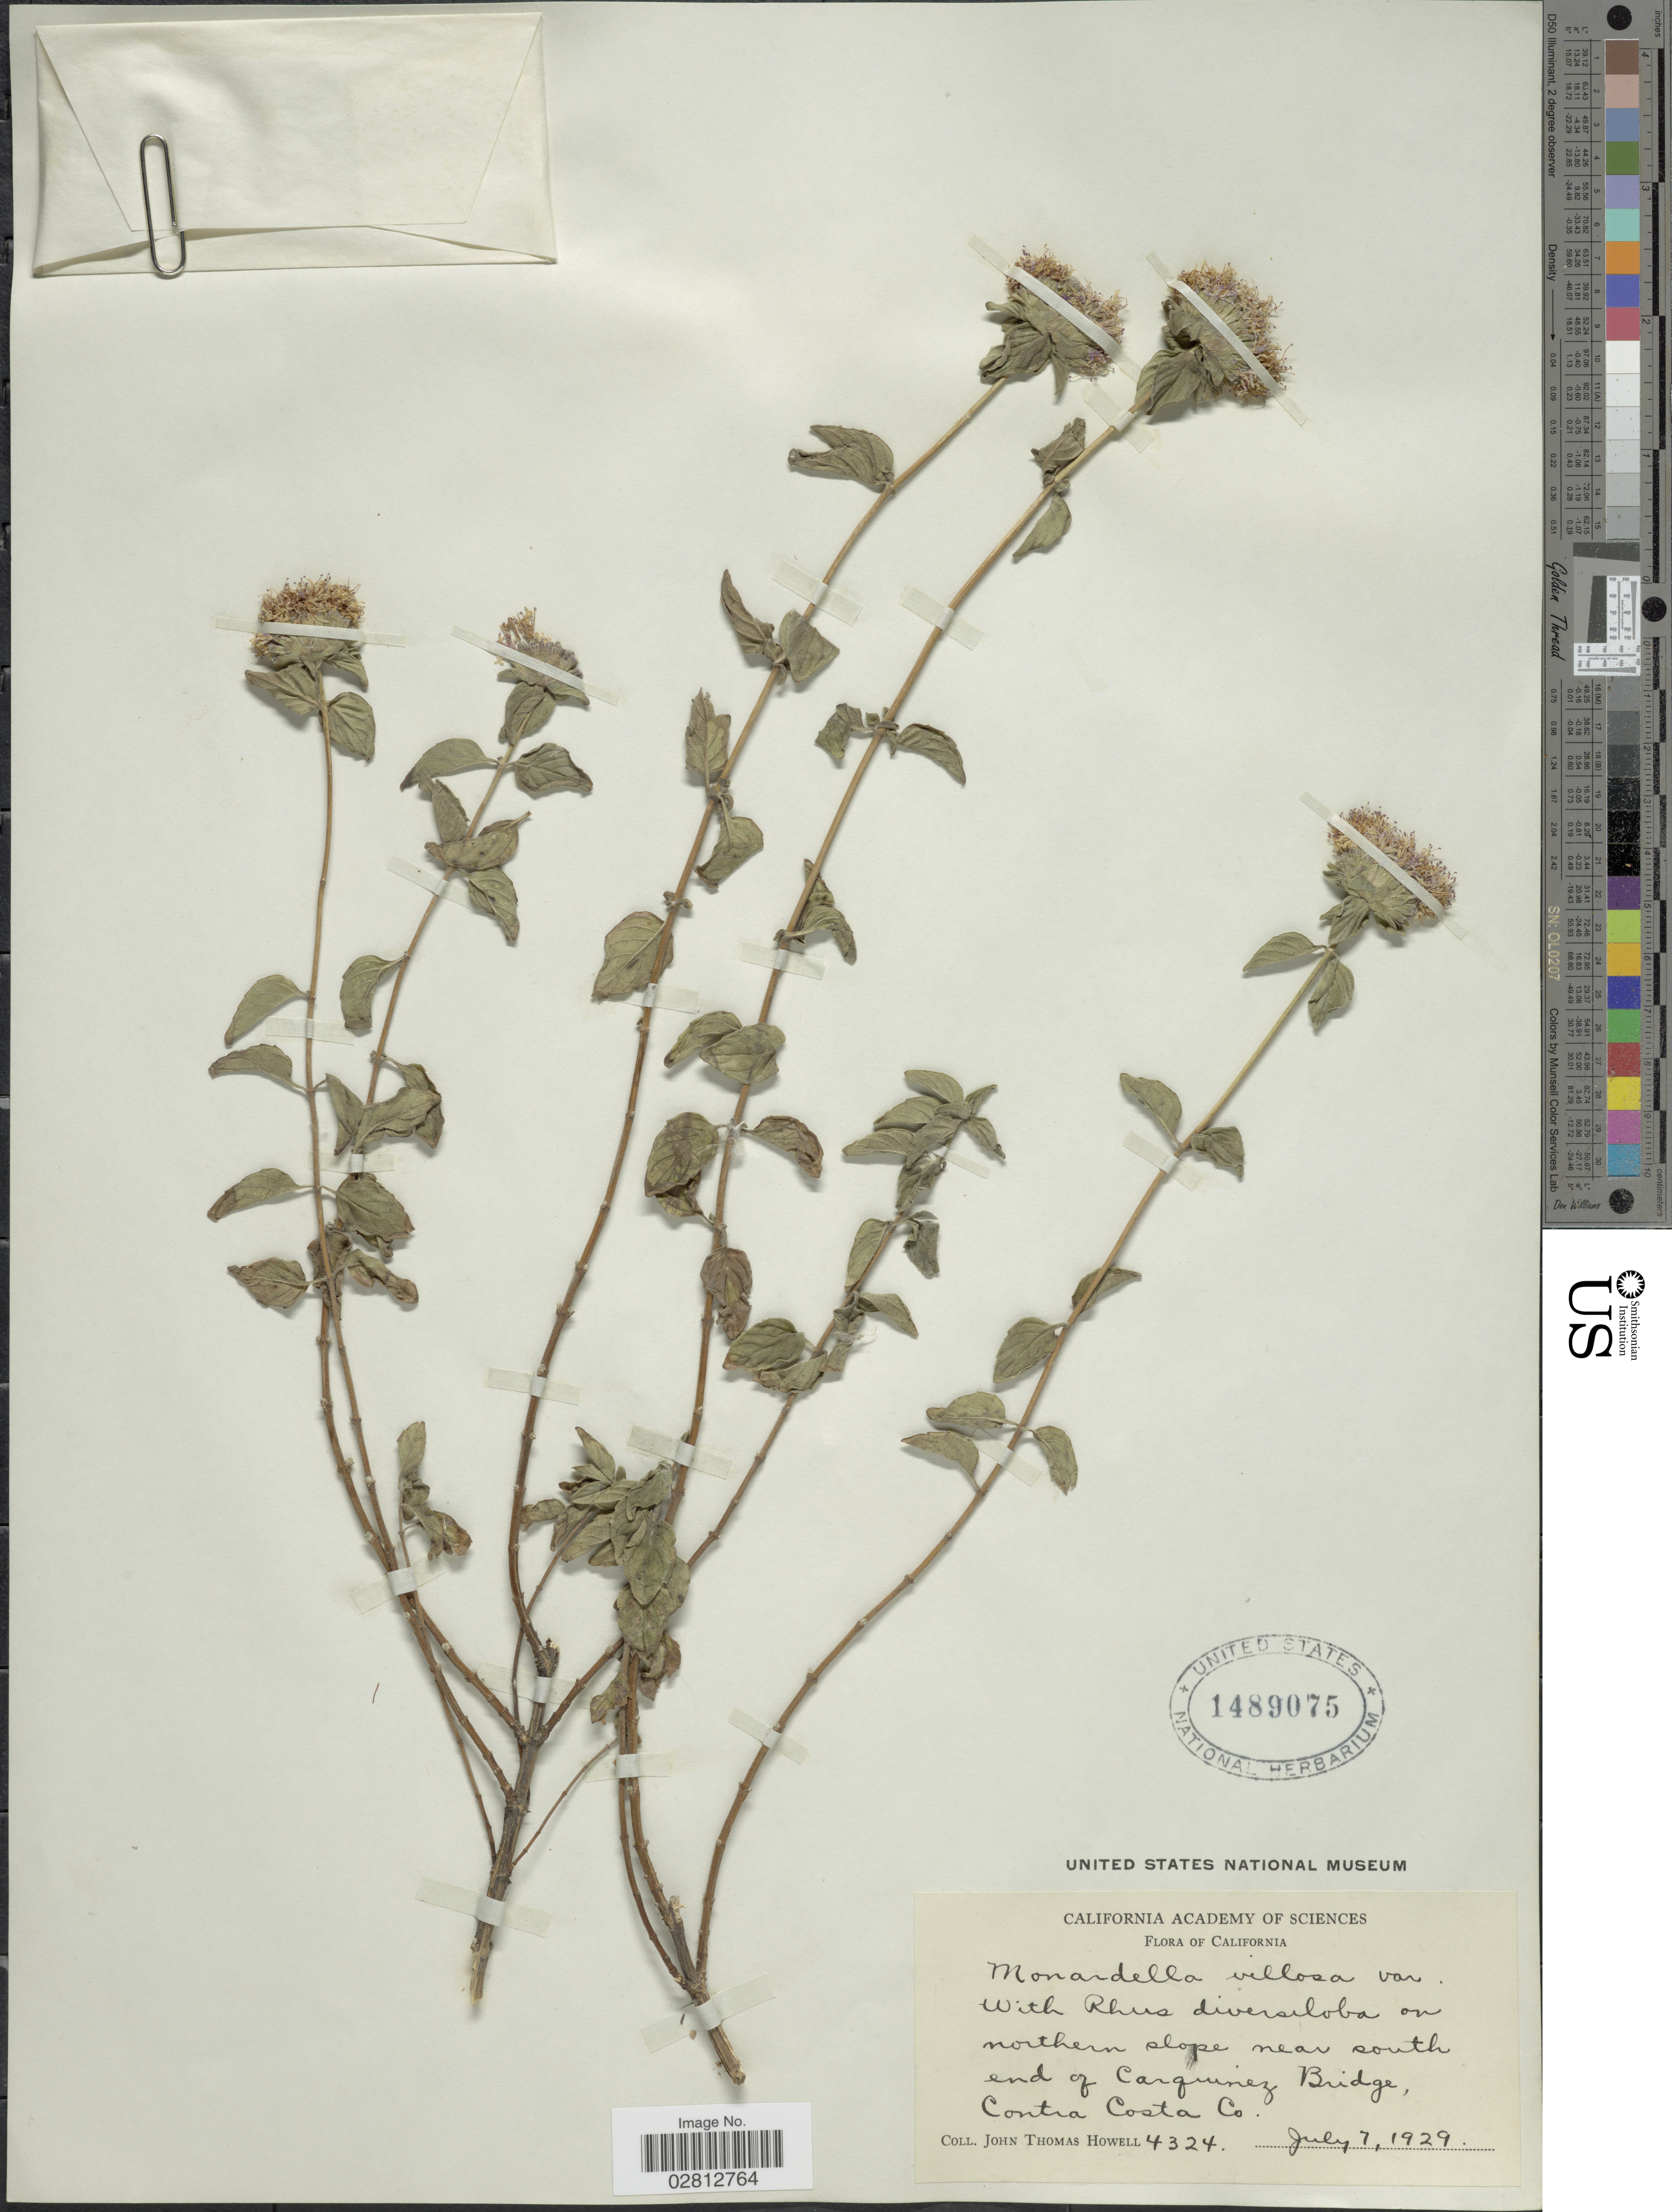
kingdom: Plantae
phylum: Tracheophyta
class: Magnoliopsida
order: Lamiales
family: Lamiaceae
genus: Monardella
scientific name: Monardella villosa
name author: Benth.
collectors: J. T. Howell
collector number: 4324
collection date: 1929-07-07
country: United States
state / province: California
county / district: Contra Costa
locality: Northern slope near south end of Carquinez Bridge, Contra Costa Co.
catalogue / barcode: US 1489075